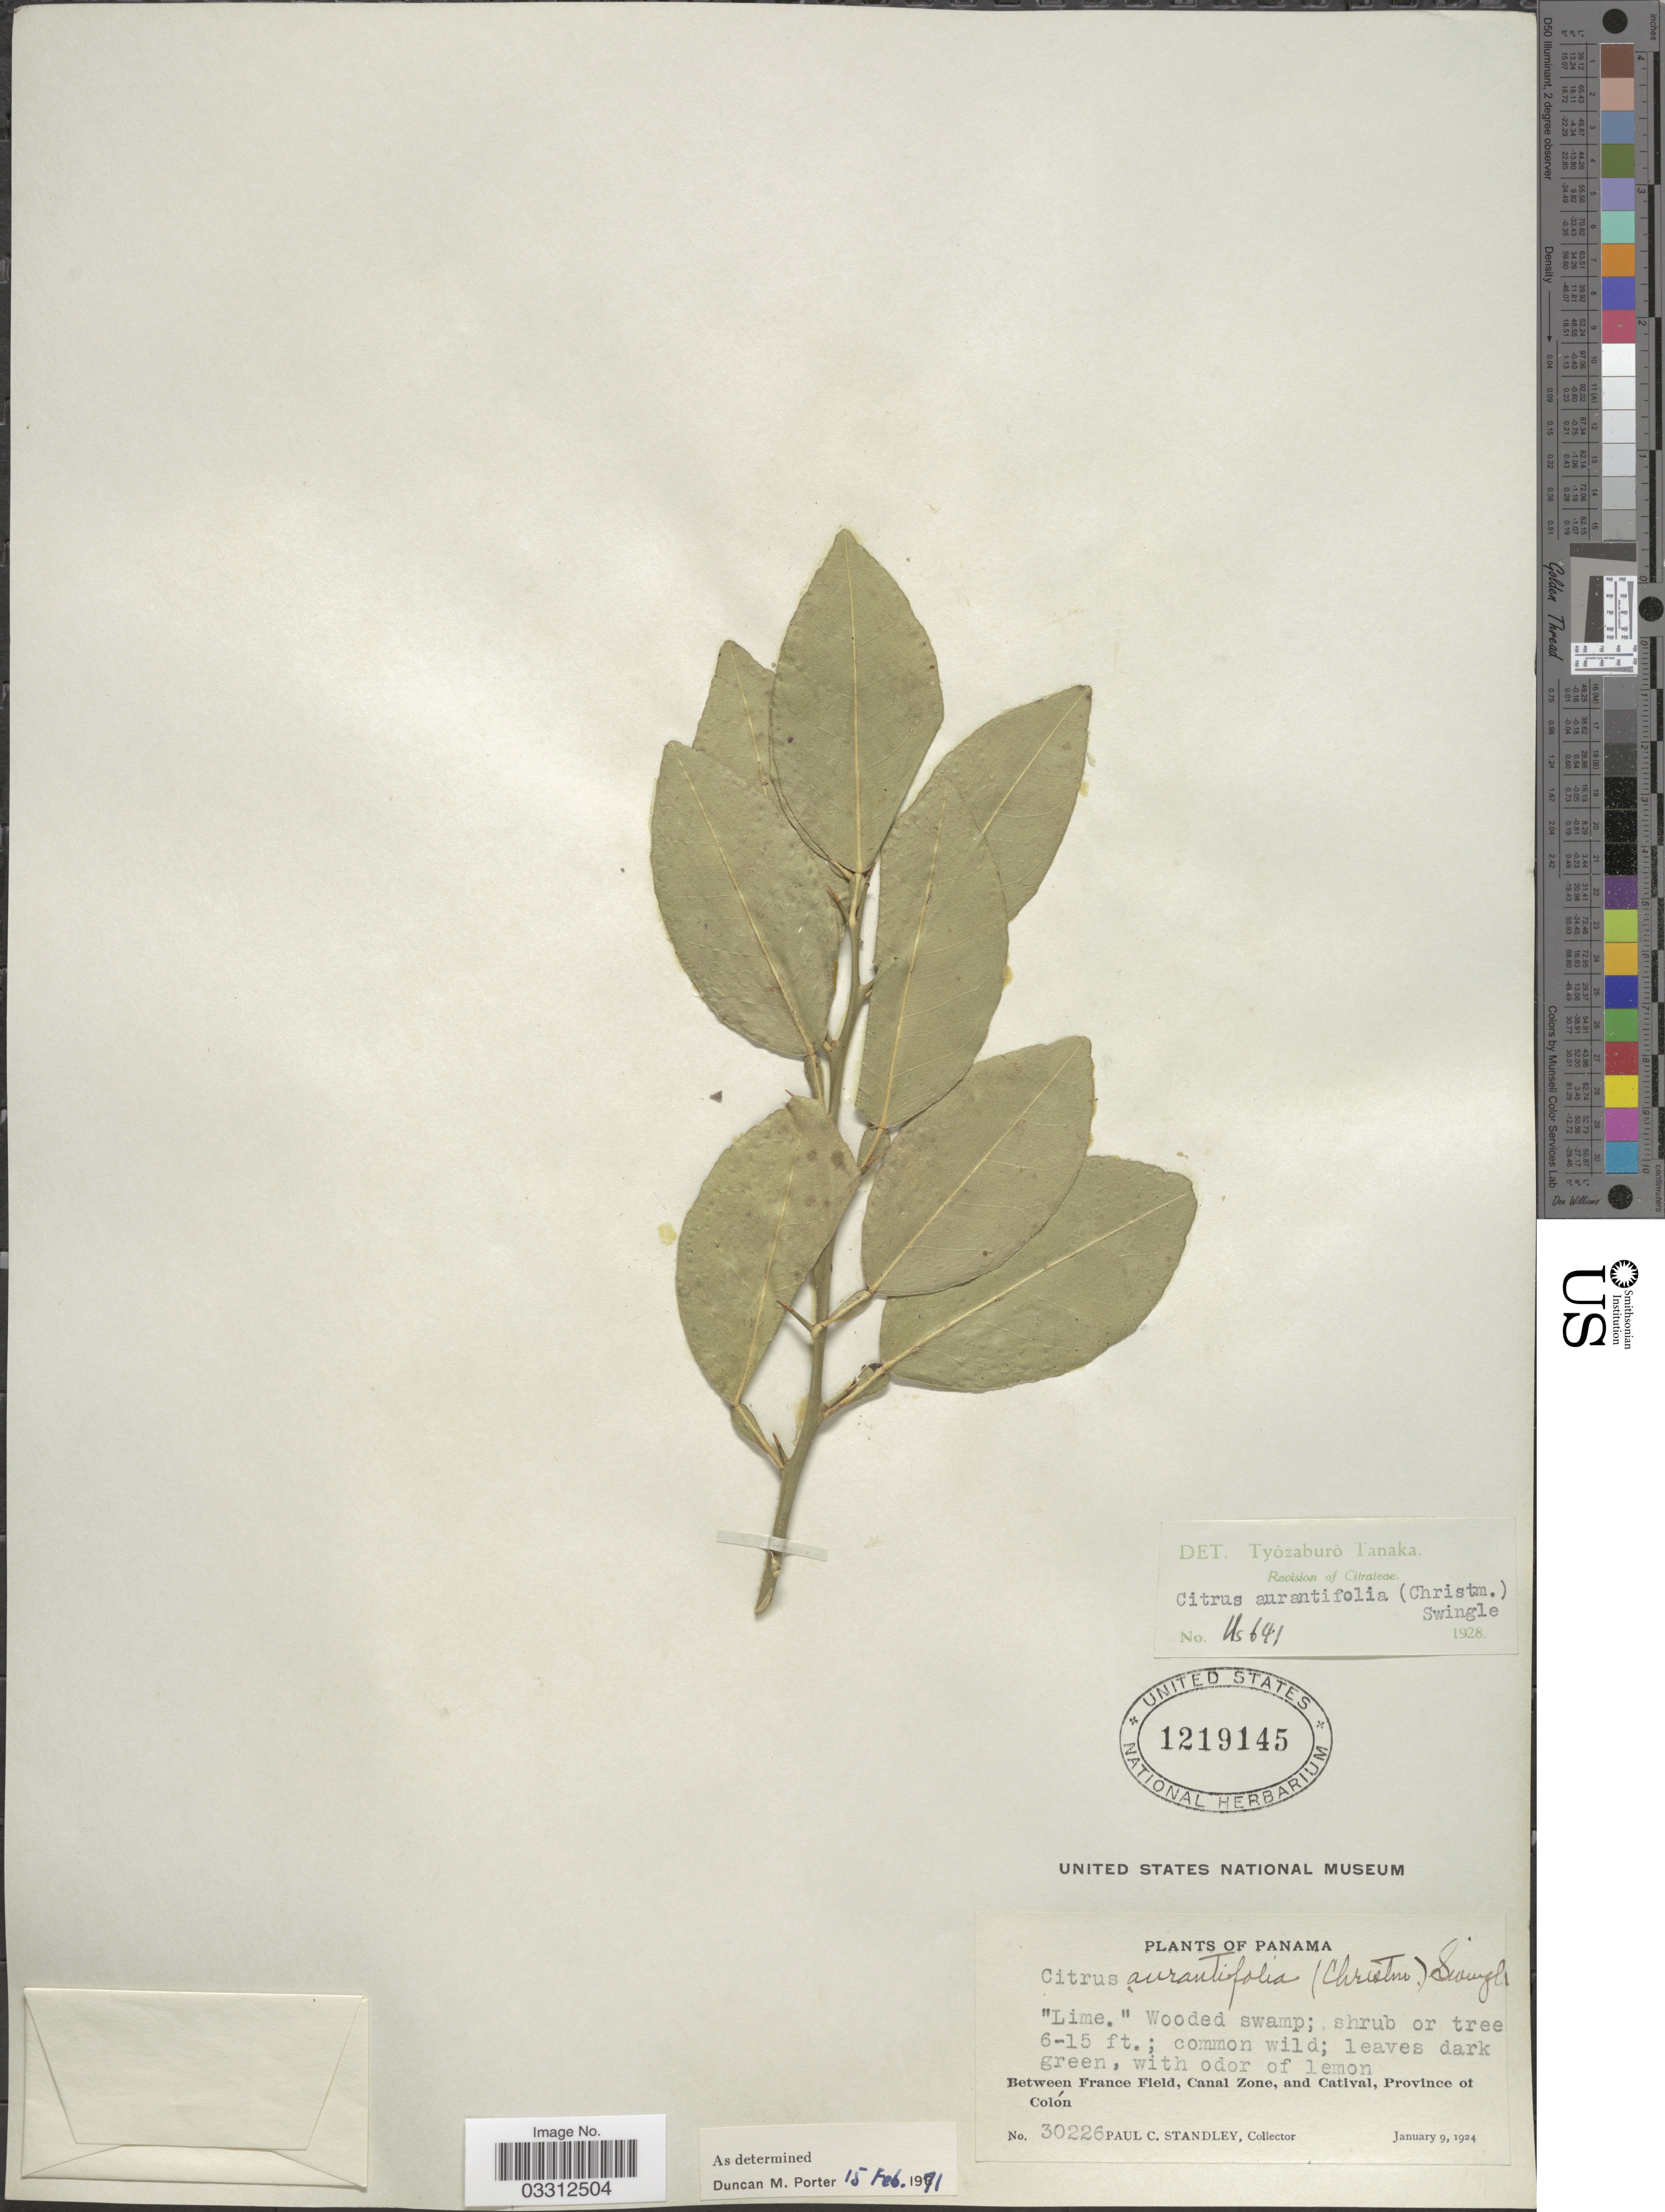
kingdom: Plantae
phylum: Tracheophyta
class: Magnoliopsida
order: Sapindales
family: Rutaceae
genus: Citrus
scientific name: Citrus x aurantifolia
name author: (Christm.) Swingle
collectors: P. C. Standley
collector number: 30226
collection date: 1924-01-09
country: Panama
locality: Between France Field, Canal Zone, and Catival, Province of Colón.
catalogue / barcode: US 1219145